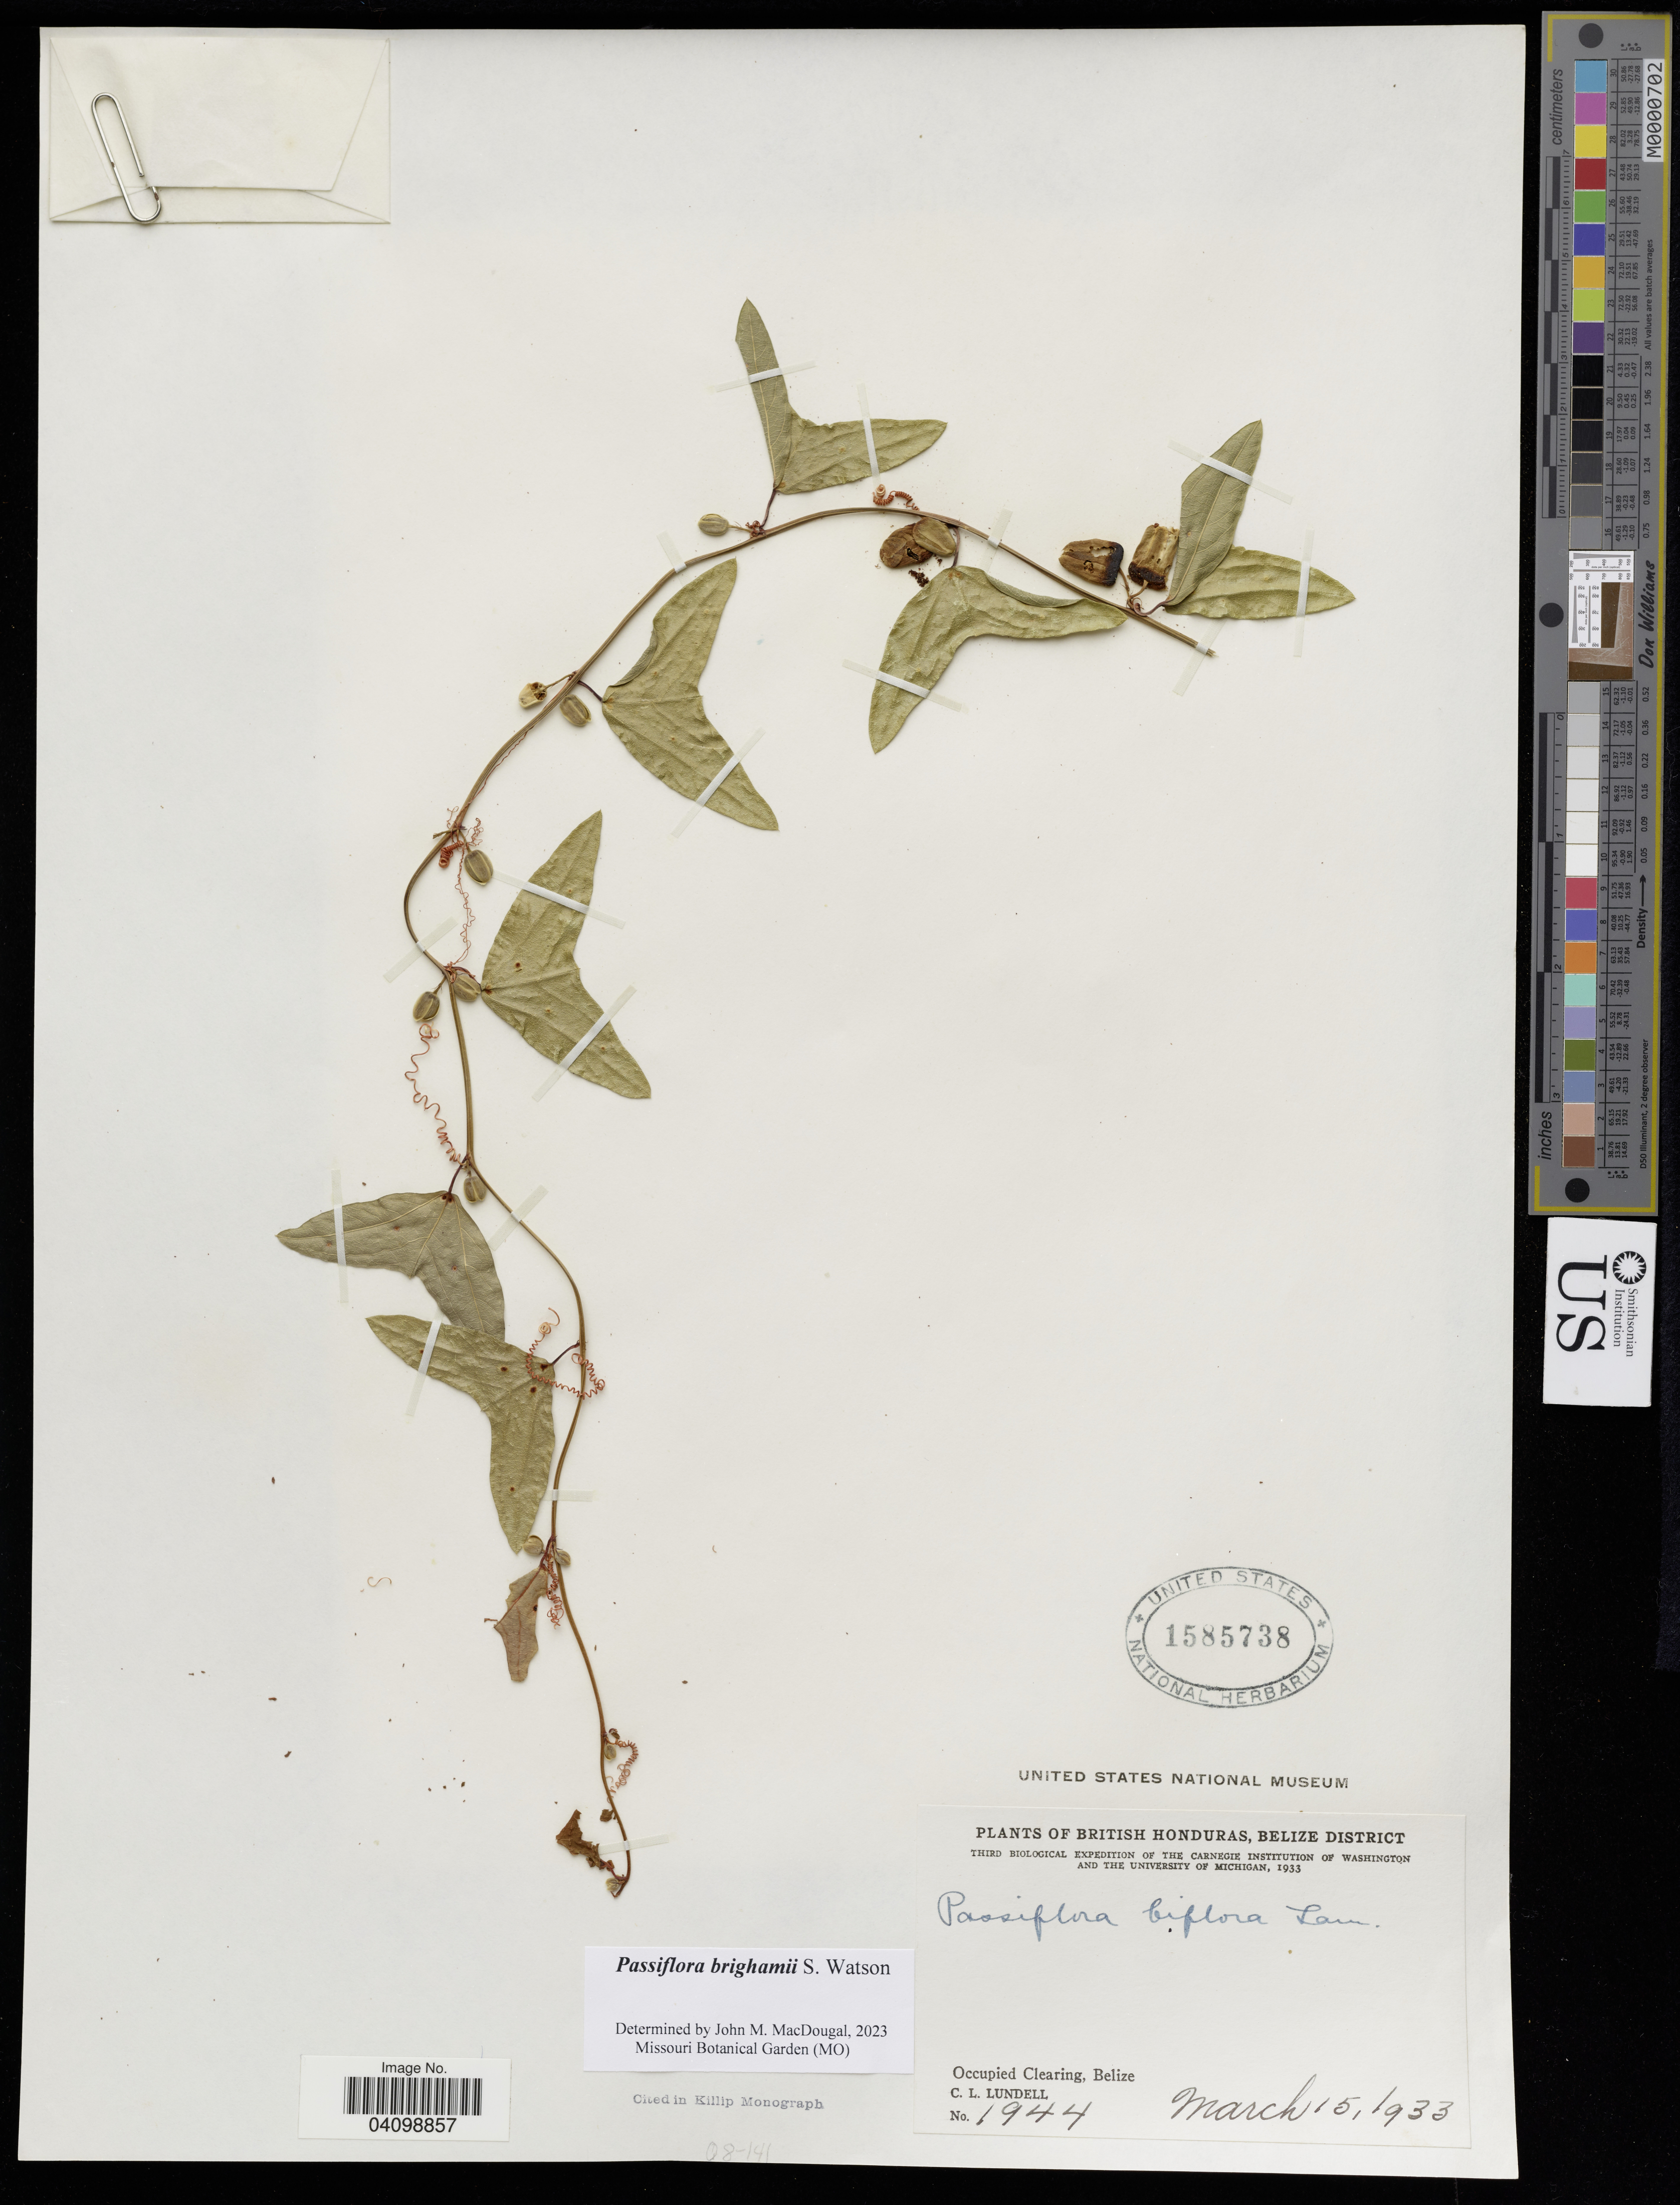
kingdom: Plantae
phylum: Tracheophyta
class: Magnoliopsida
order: Malpighiales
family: Passifloraceae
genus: Passiflora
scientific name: Passiflora biflora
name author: Lam.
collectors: C. L. Lundell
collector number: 1944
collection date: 1933-03-15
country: Belize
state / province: Belize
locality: Occupied Clearing.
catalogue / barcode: US 1585738